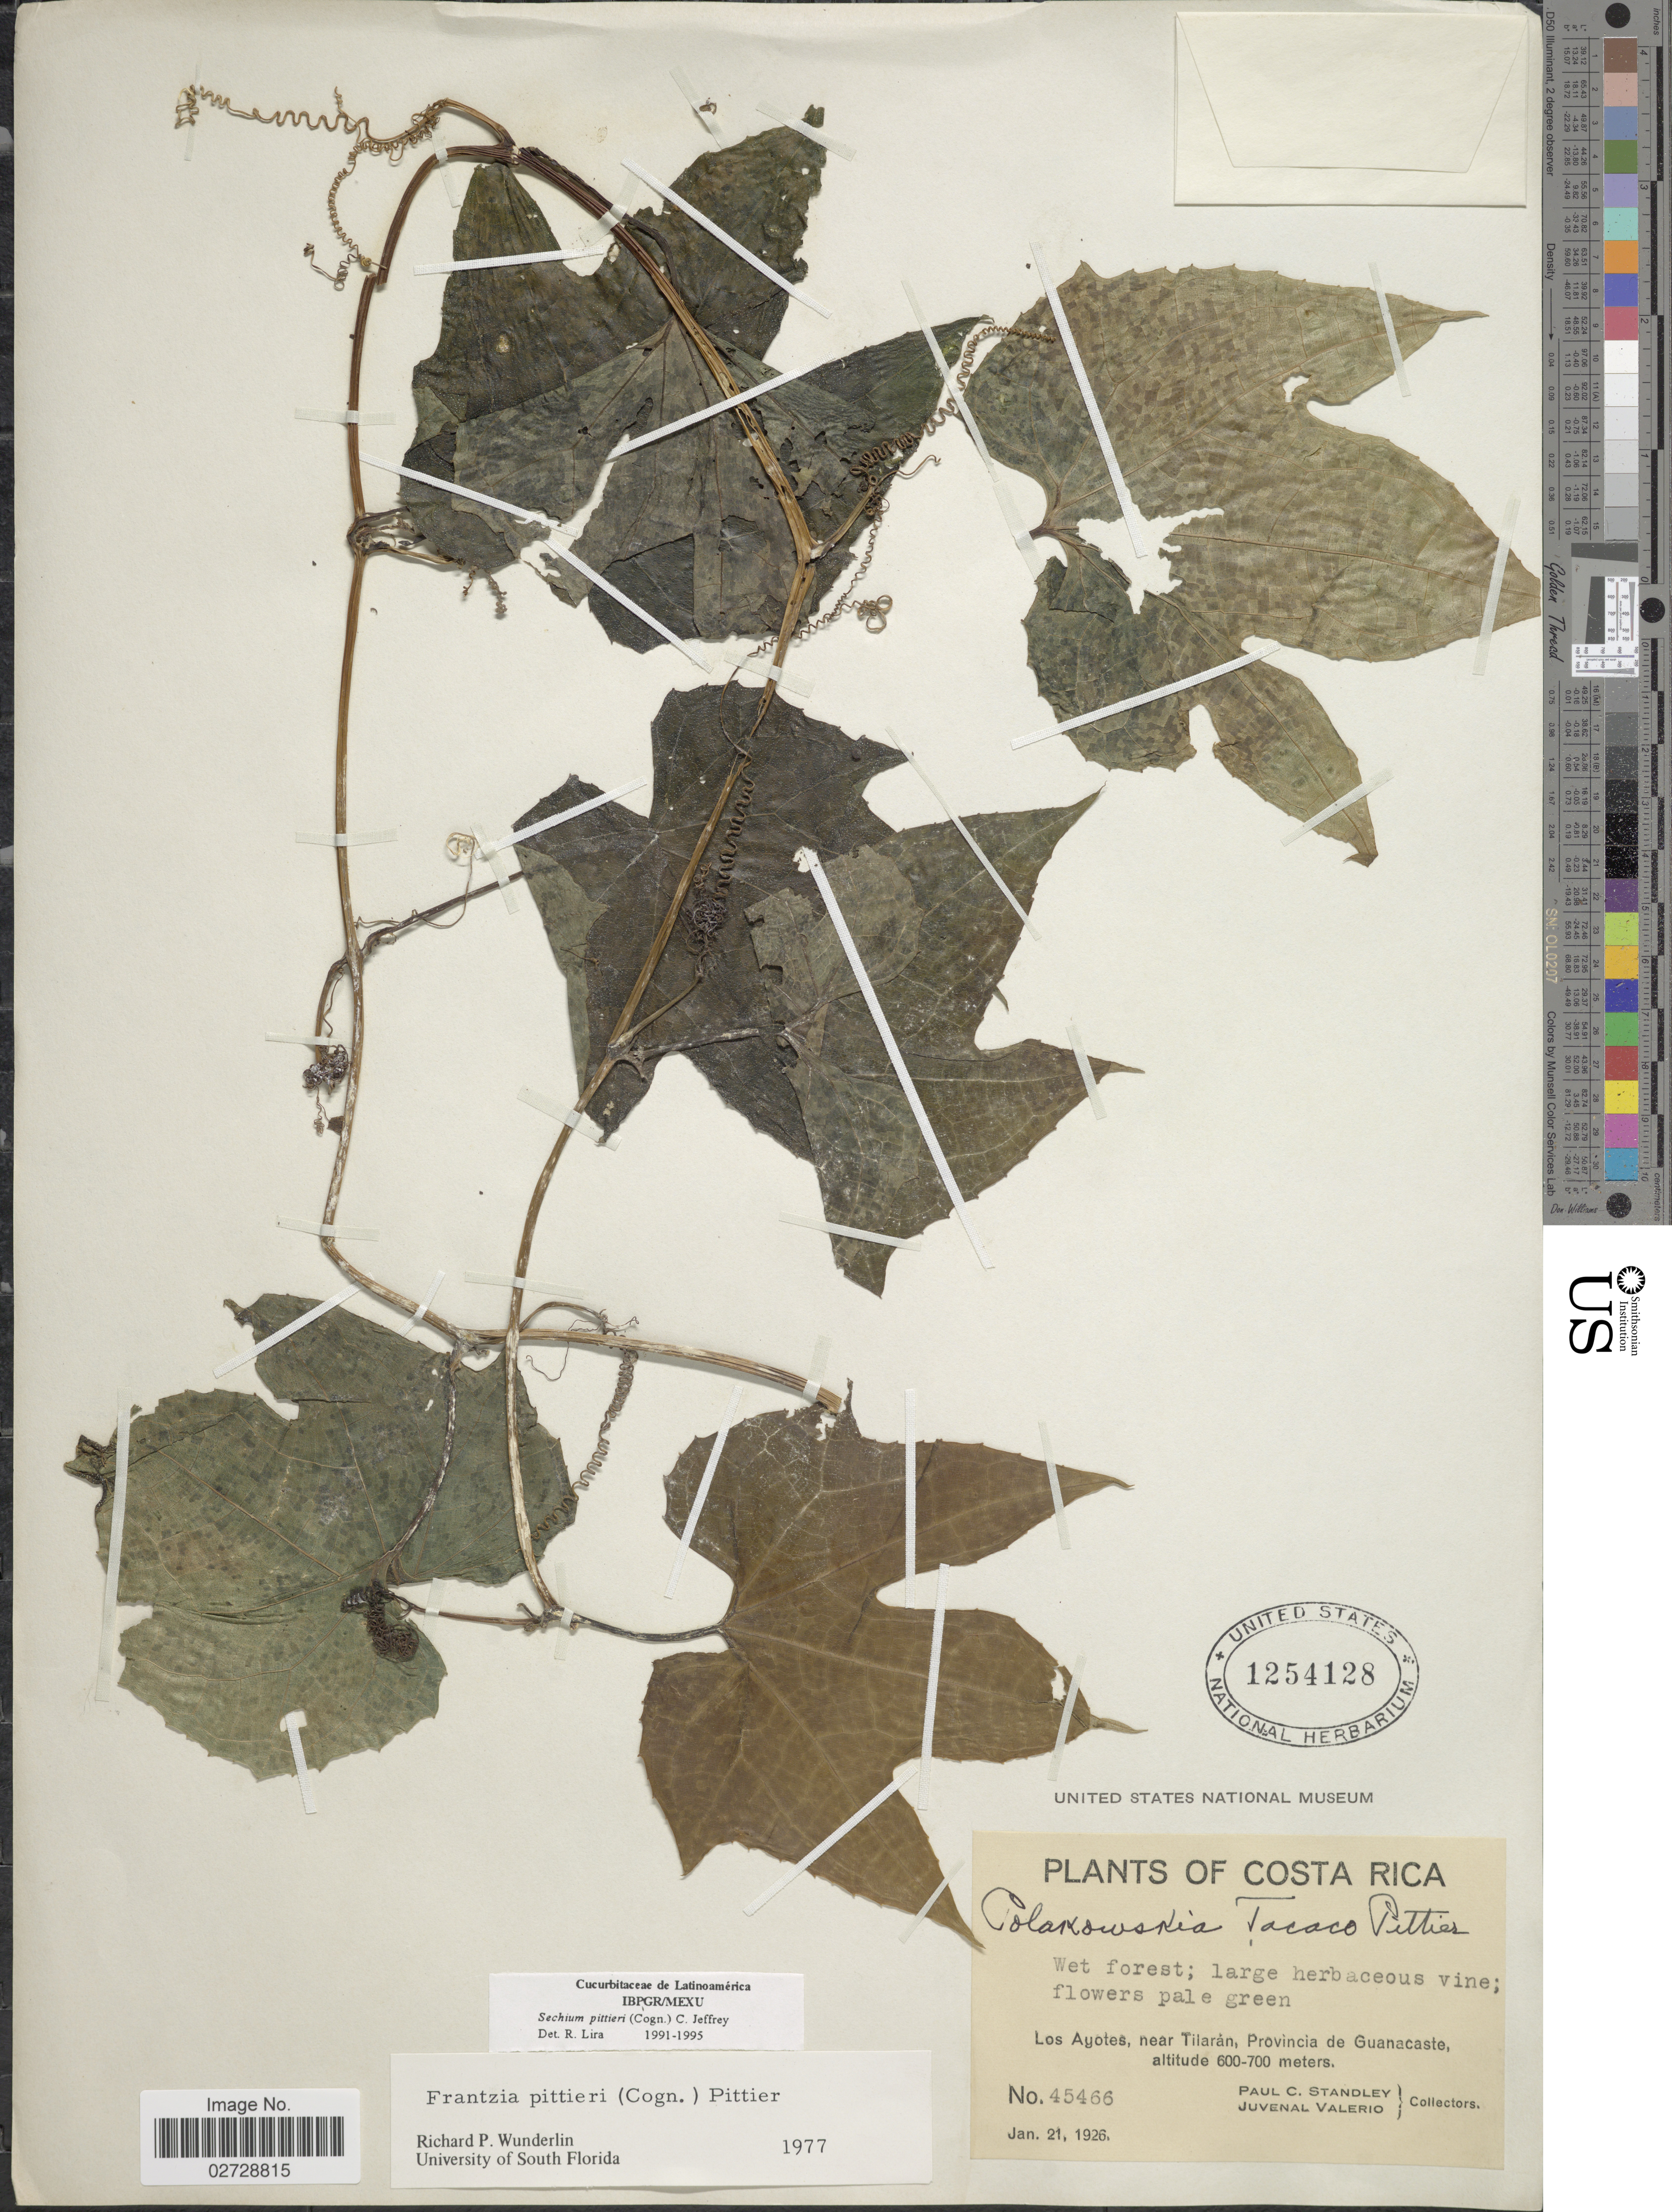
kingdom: Plantae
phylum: Tracheophyta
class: Magnoliopsida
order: Cucurbitales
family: Cucurbitaceae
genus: Sechium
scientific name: Sechium pittieri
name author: (Cogn.) C. Jeffrey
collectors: P. C. Standley & J. Valerio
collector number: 45466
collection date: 1926-01-21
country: Costa Rica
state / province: Guanacaste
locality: Los Ayotes, near Tilarán.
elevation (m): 600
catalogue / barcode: US 1254128